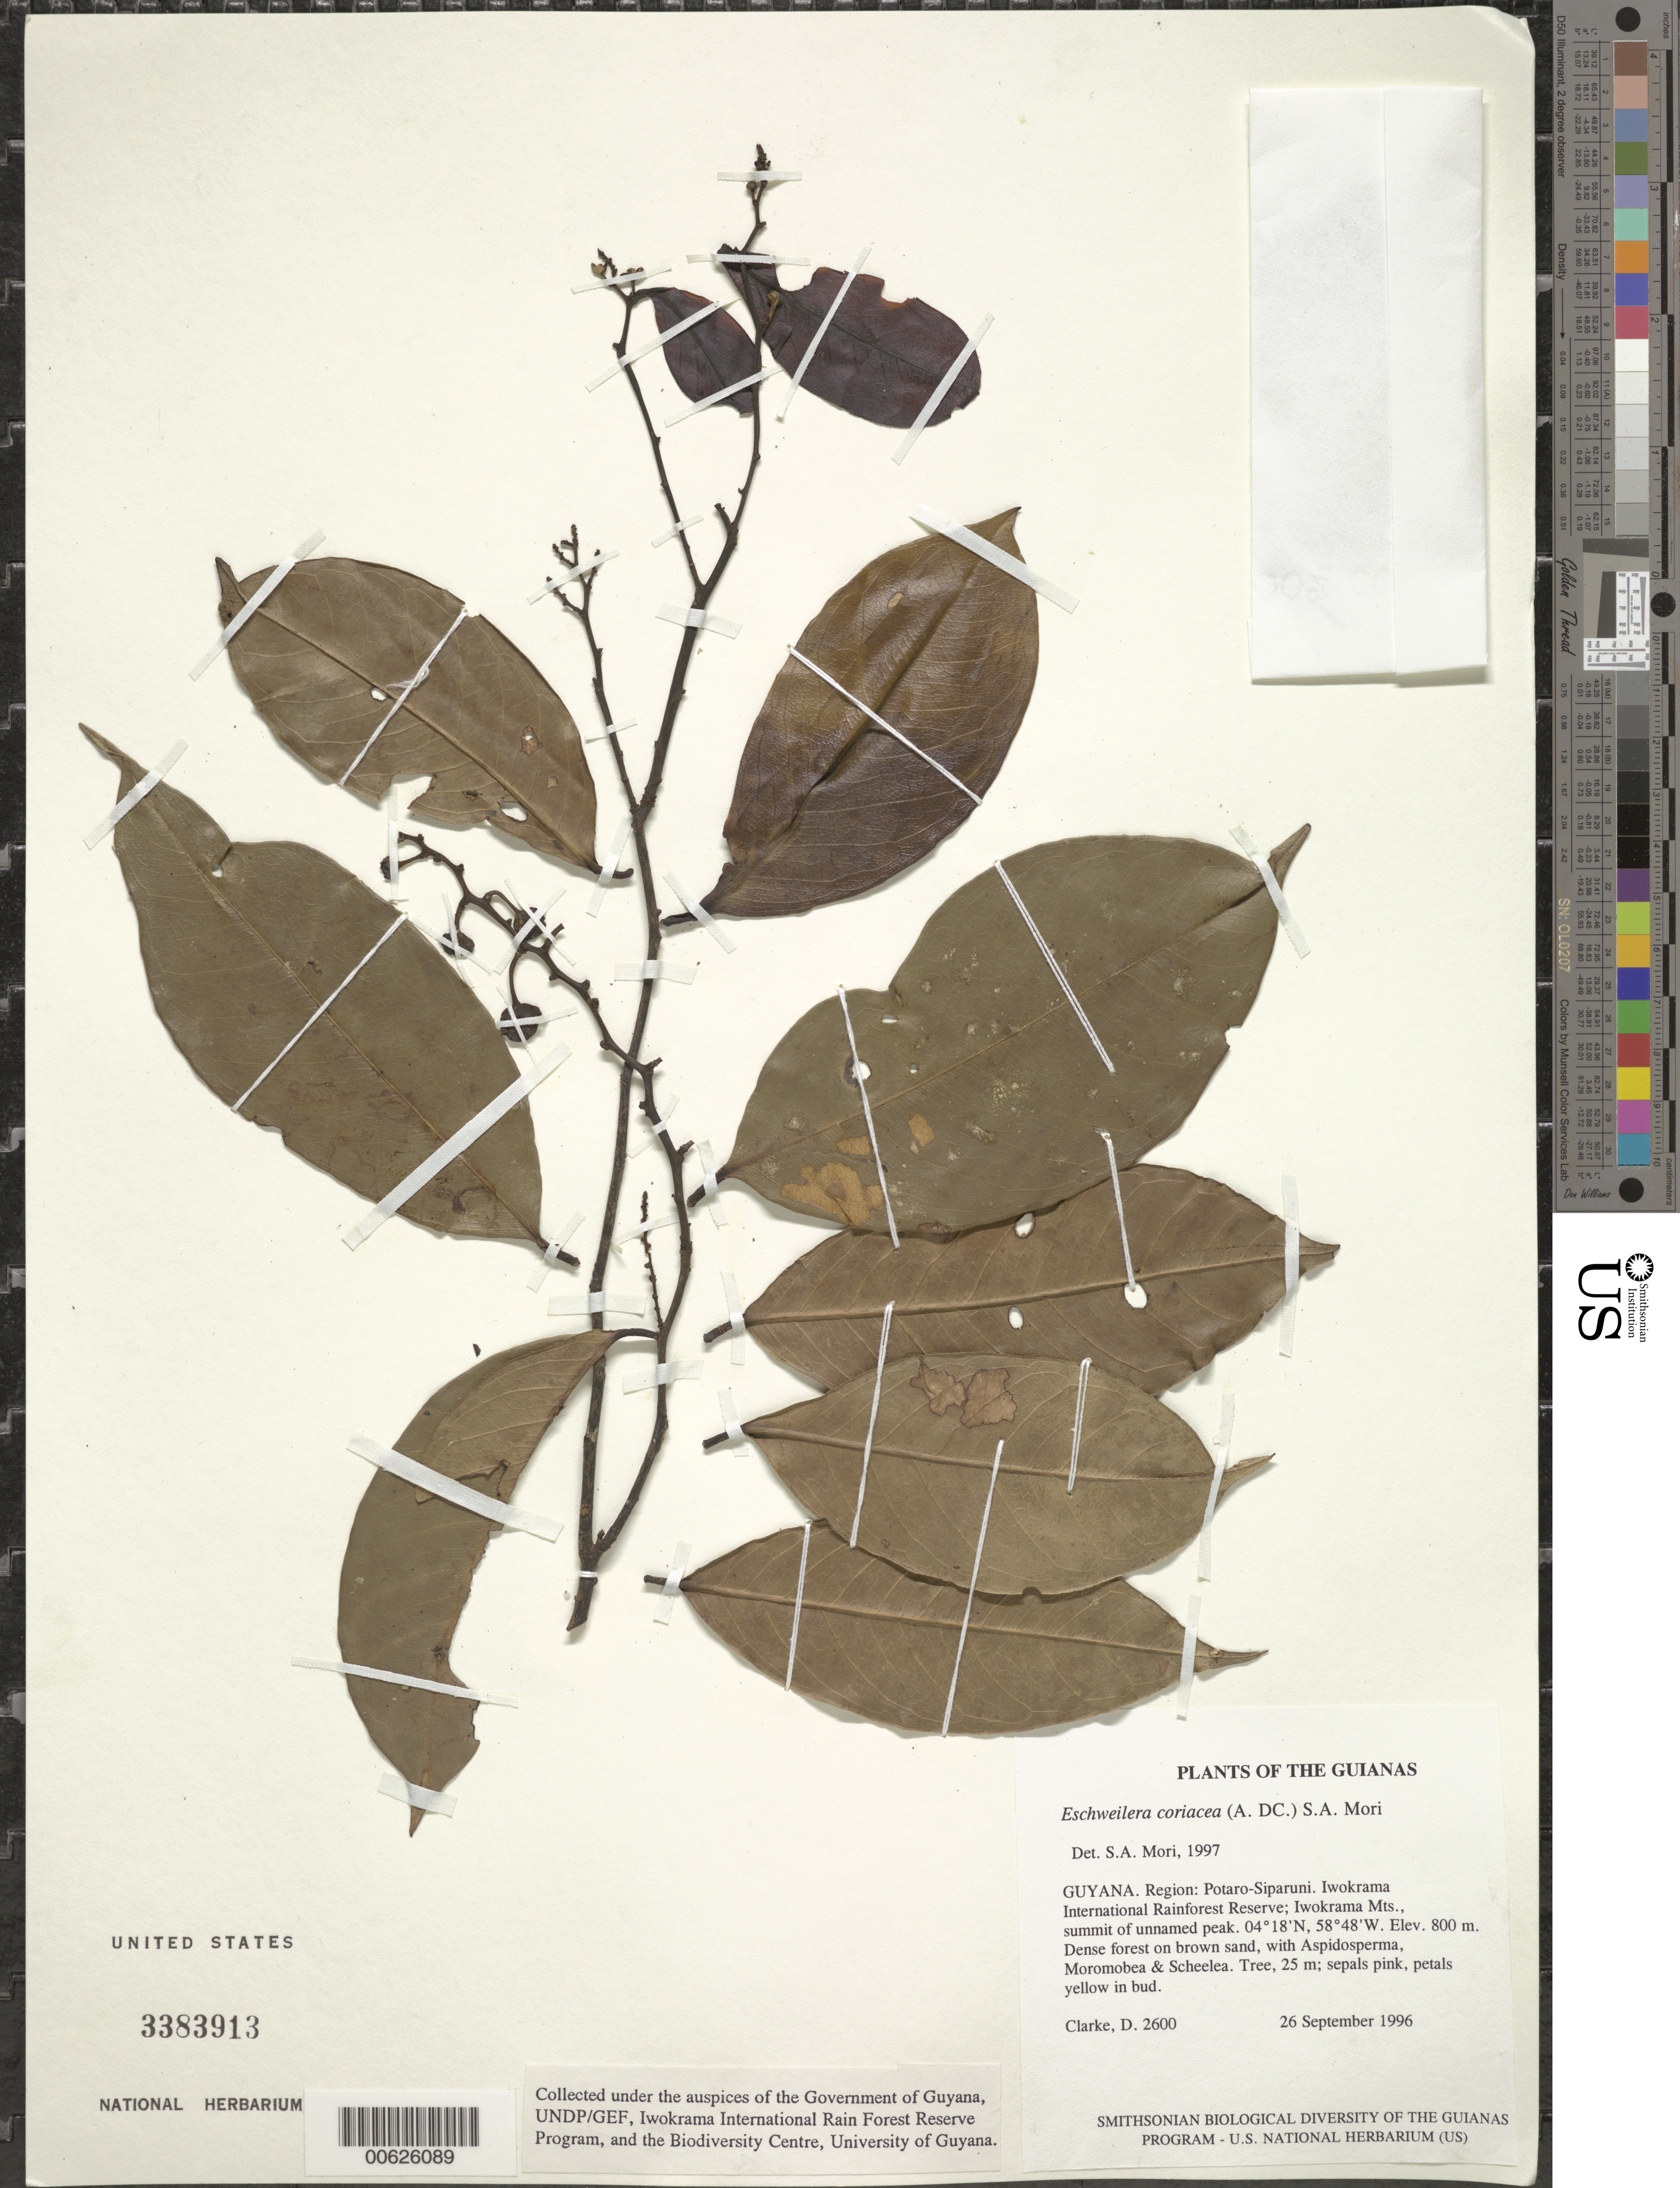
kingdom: Plantae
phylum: Tracheophyta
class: Magnoliopsida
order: Ericales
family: Lecythidaceae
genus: Eschweilera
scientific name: Eschweilera coriacea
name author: (DC.) S.A. Mori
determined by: Mori, Scott A.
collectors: H. D. Clarke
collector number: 2600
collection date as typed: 26 September 1996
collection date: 1996-09-26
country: Guyana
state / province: Potaro-Siparuni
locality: Iwokrama International Rainforest Reserve; Iwokrama Mts., summit of unnamed peak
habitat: Dense forest on brown sand, with Aspidosperma, Moronobea & Scheelea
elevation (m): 800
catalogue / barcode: US 3383913